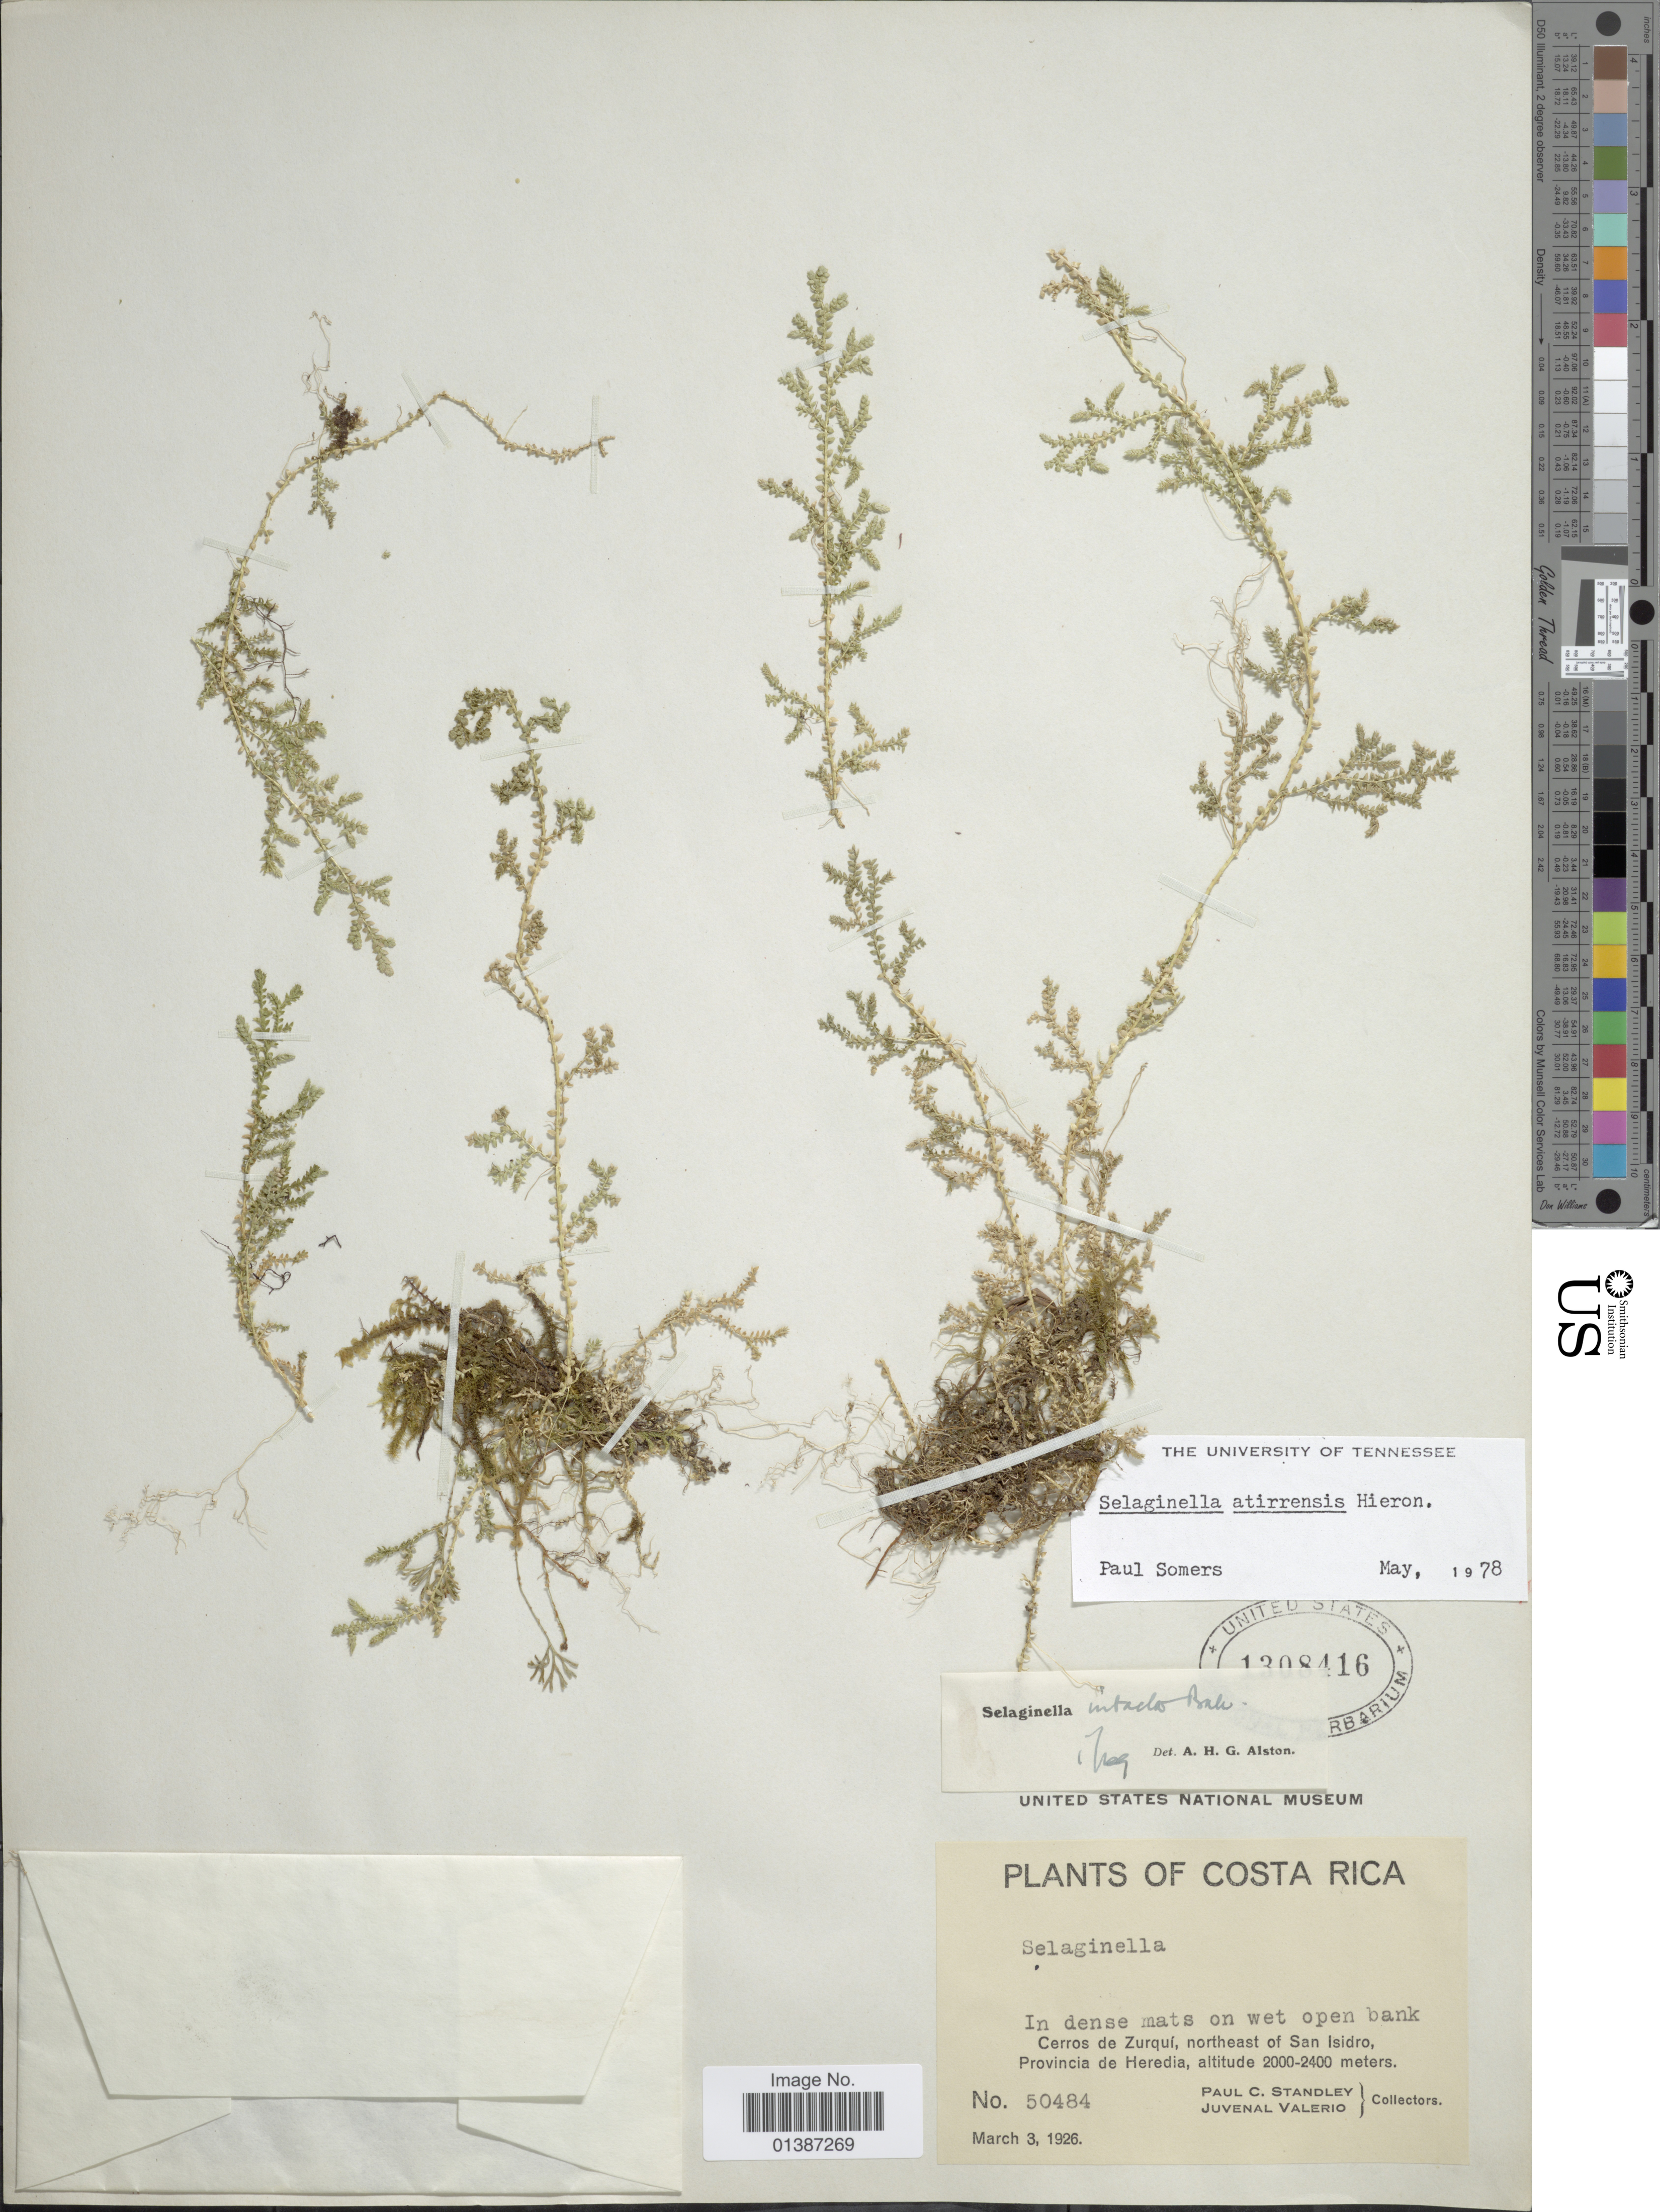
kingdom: Plantae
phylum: Tracheophyta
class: Lycopodiopsida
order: Selaginellales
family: Selaginellaceae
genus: Selaginella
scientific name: Selaginella atirrensis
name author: Hieron. in Engl. & Prantl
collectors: P. C. Standley & J. Valerio R.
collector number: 50484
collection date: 1926-03-03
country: Costa Rica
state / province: Heredia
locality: Cerros de Zurqui, northeast of San Isidro, Provincia de Heredia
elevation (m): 2000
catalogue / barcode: US 1308416